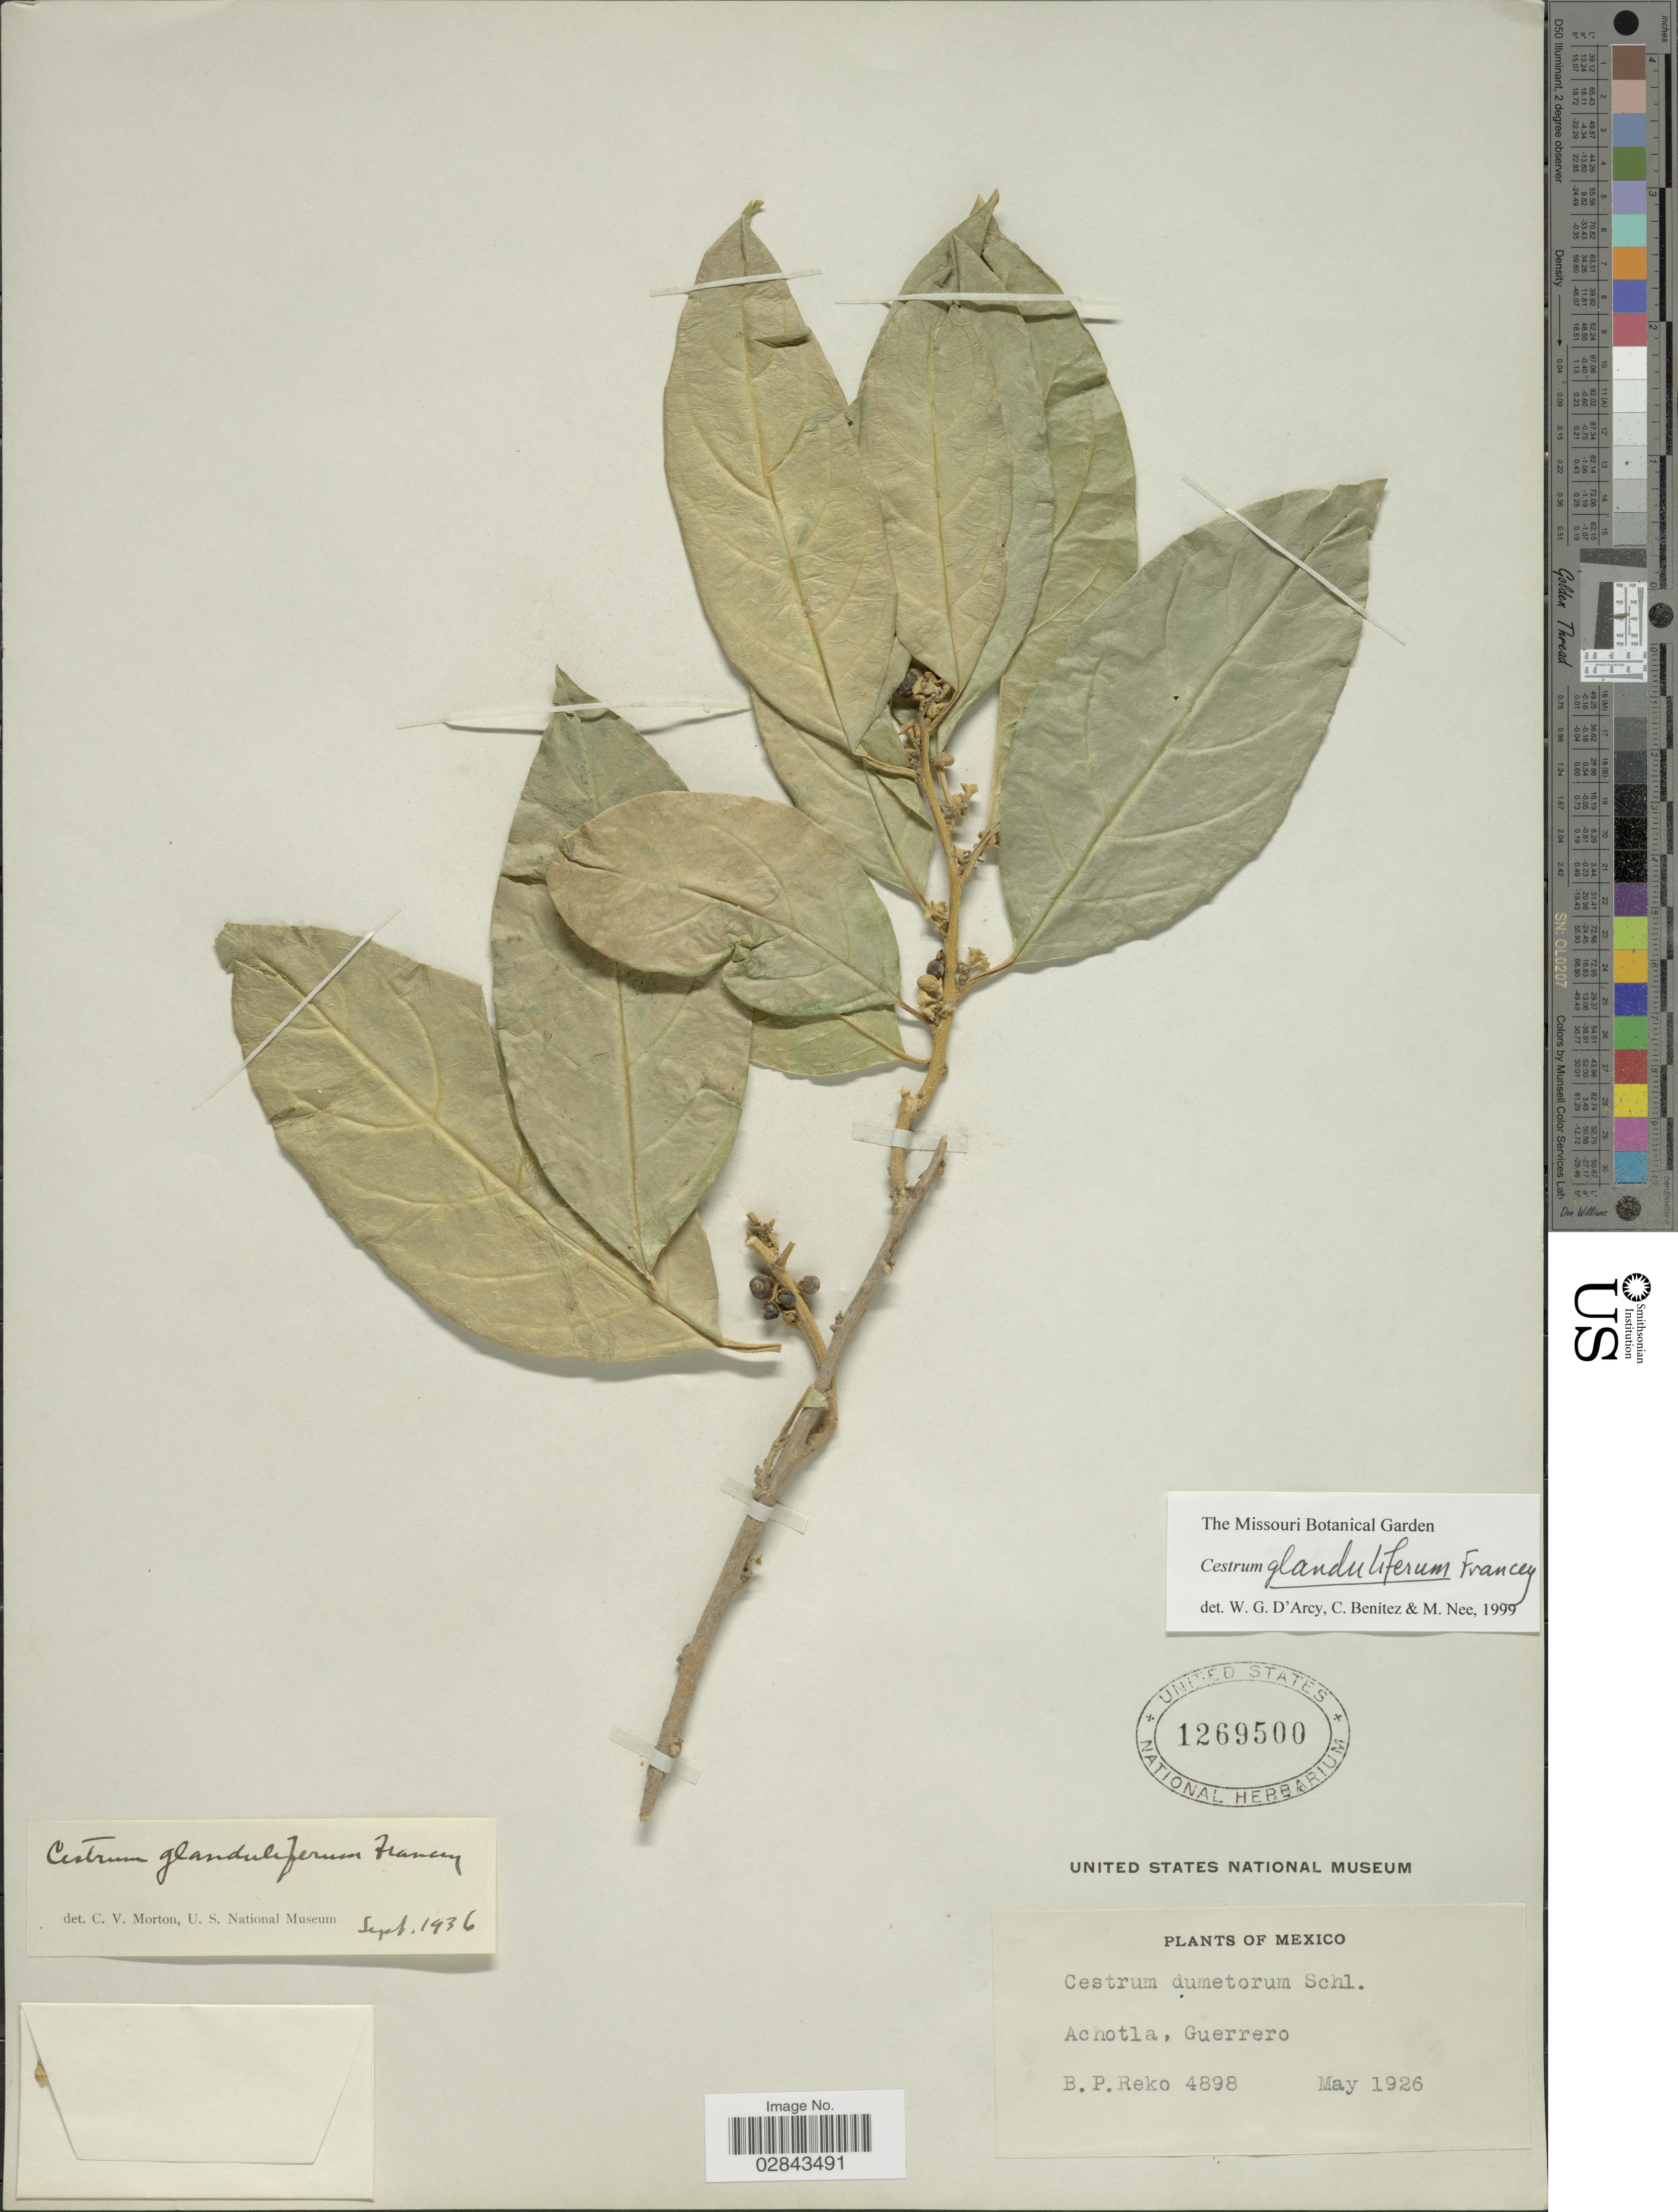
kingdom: Plantae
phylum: Tracheophyta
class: Magnoliopsida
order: Solanales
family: Solanaceae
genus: Cestrum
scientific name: Cestrum glanduliferum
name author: Kerber ex Francey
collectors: B. P. Reko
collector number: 4898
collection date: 1926-05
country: Mexico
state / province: Guerrero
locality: Achotla, Guerrero.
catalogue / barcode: US 1269500